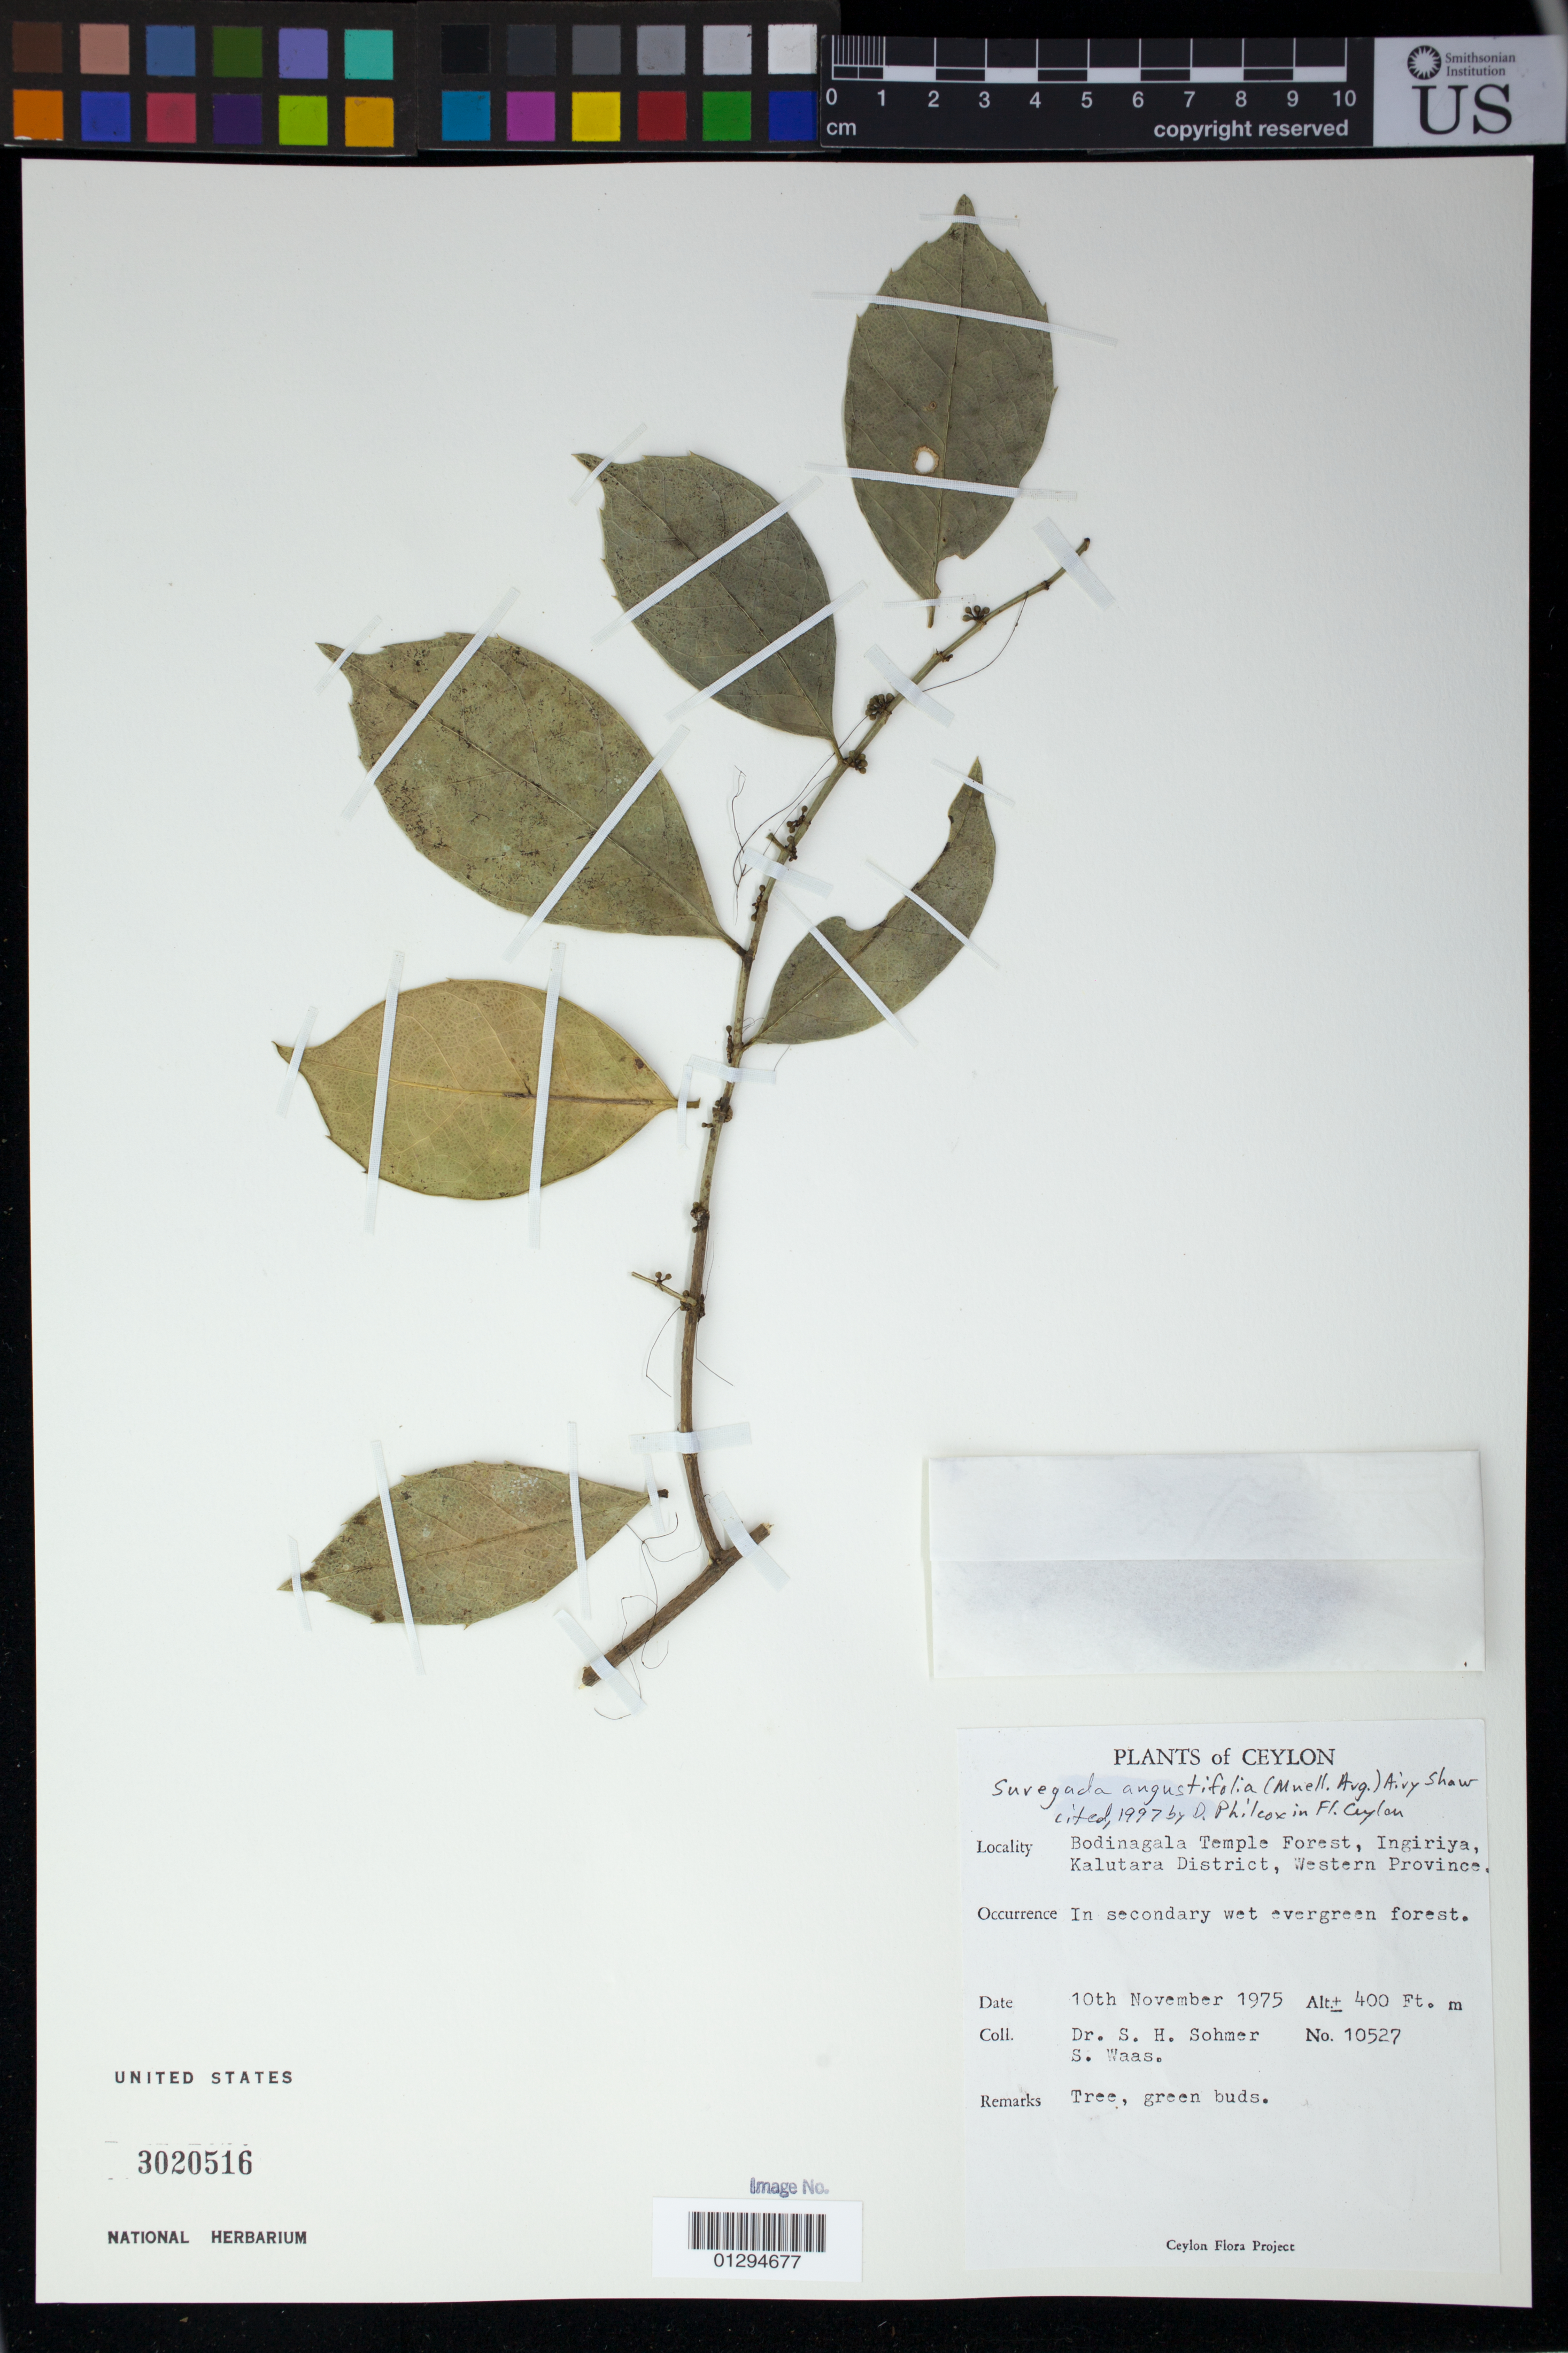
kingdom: Plantae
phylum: Tracheophyta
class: Magnoliopsida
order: Malpighiales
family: Euphorbiaceae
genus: Suregada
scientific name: Suregada angustifolia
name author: Müll. Arg.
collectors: S. H. Sohmer & S. Waas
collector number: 10527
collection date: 1975-11-10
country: Sri Lanka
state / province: Western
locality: Bodinagala Temple Forest, Ingiriya, Kalutara District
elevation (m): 400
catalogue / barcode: US 3020516